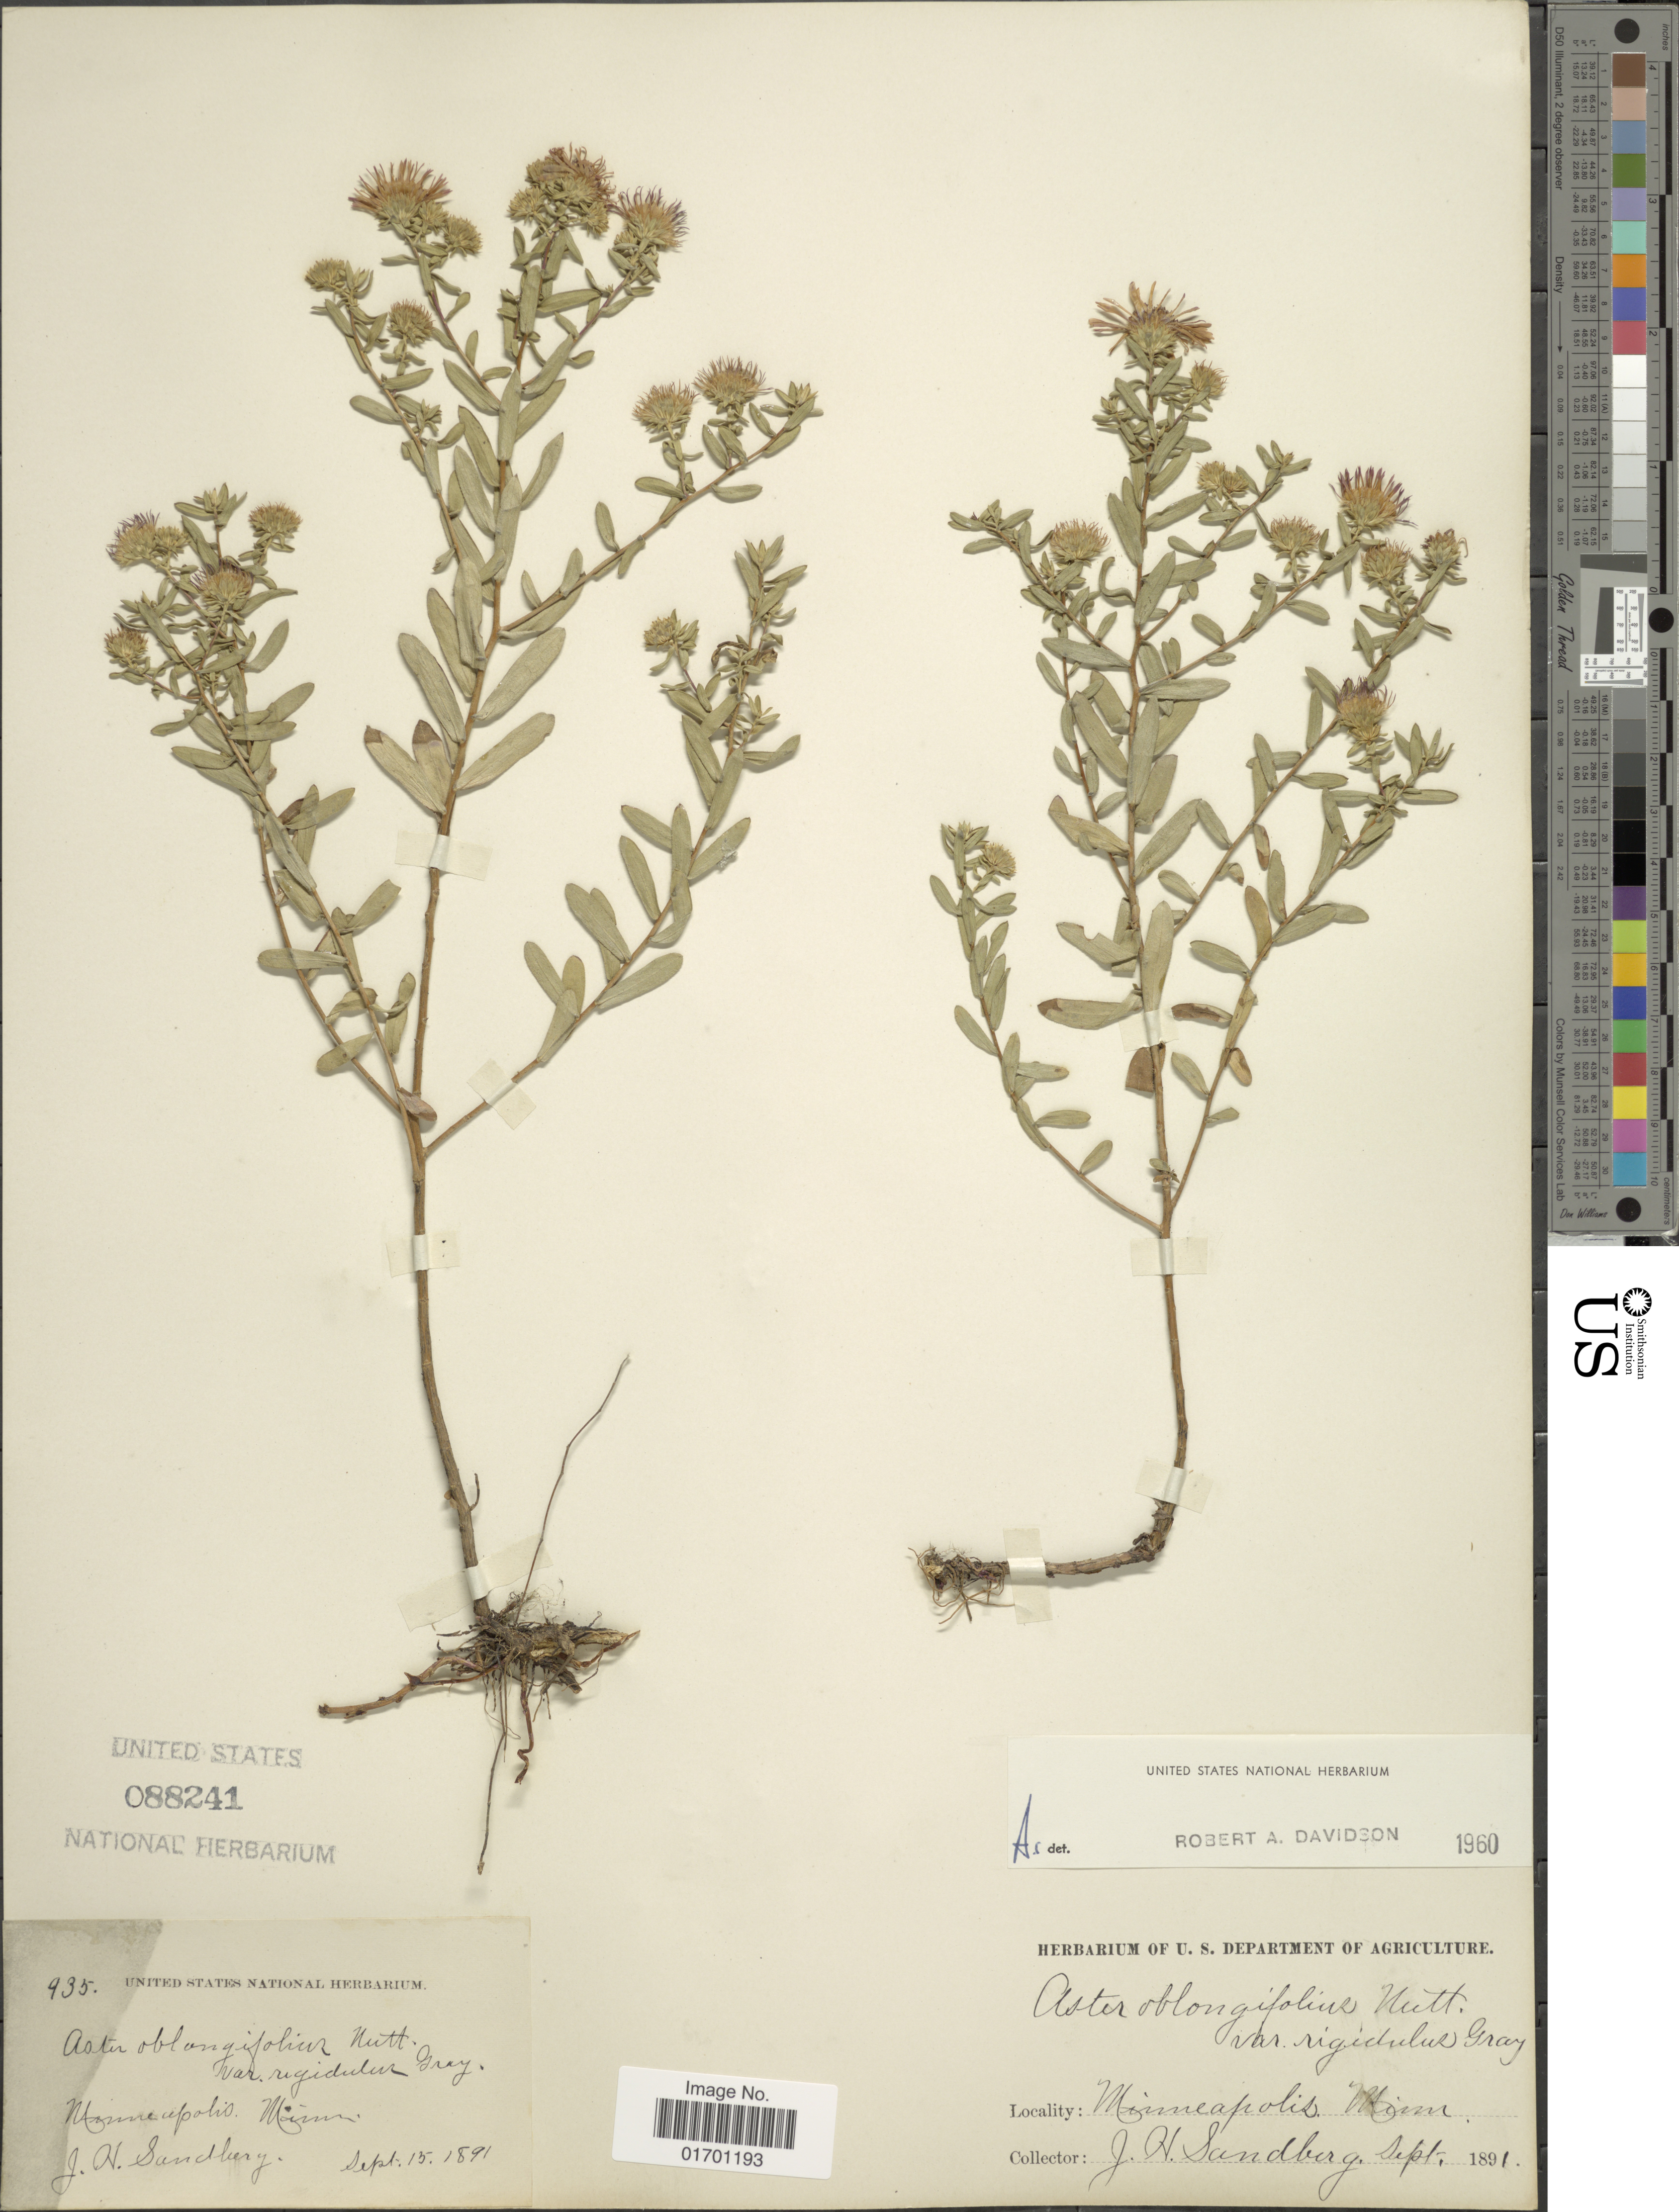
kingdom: Plantae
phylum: Tracheophyta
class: Magnoliopsida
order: Asterales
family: Asteraceae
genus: Symphyotrichum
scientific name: Symphyotrichum oblongifolium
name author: (Nutt.) G.L. Nesom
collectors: J. H. Sandberg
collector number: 935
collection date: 1891-09-15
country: United States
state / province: Minnesota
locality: Minneapolis.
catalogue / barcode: US 88241